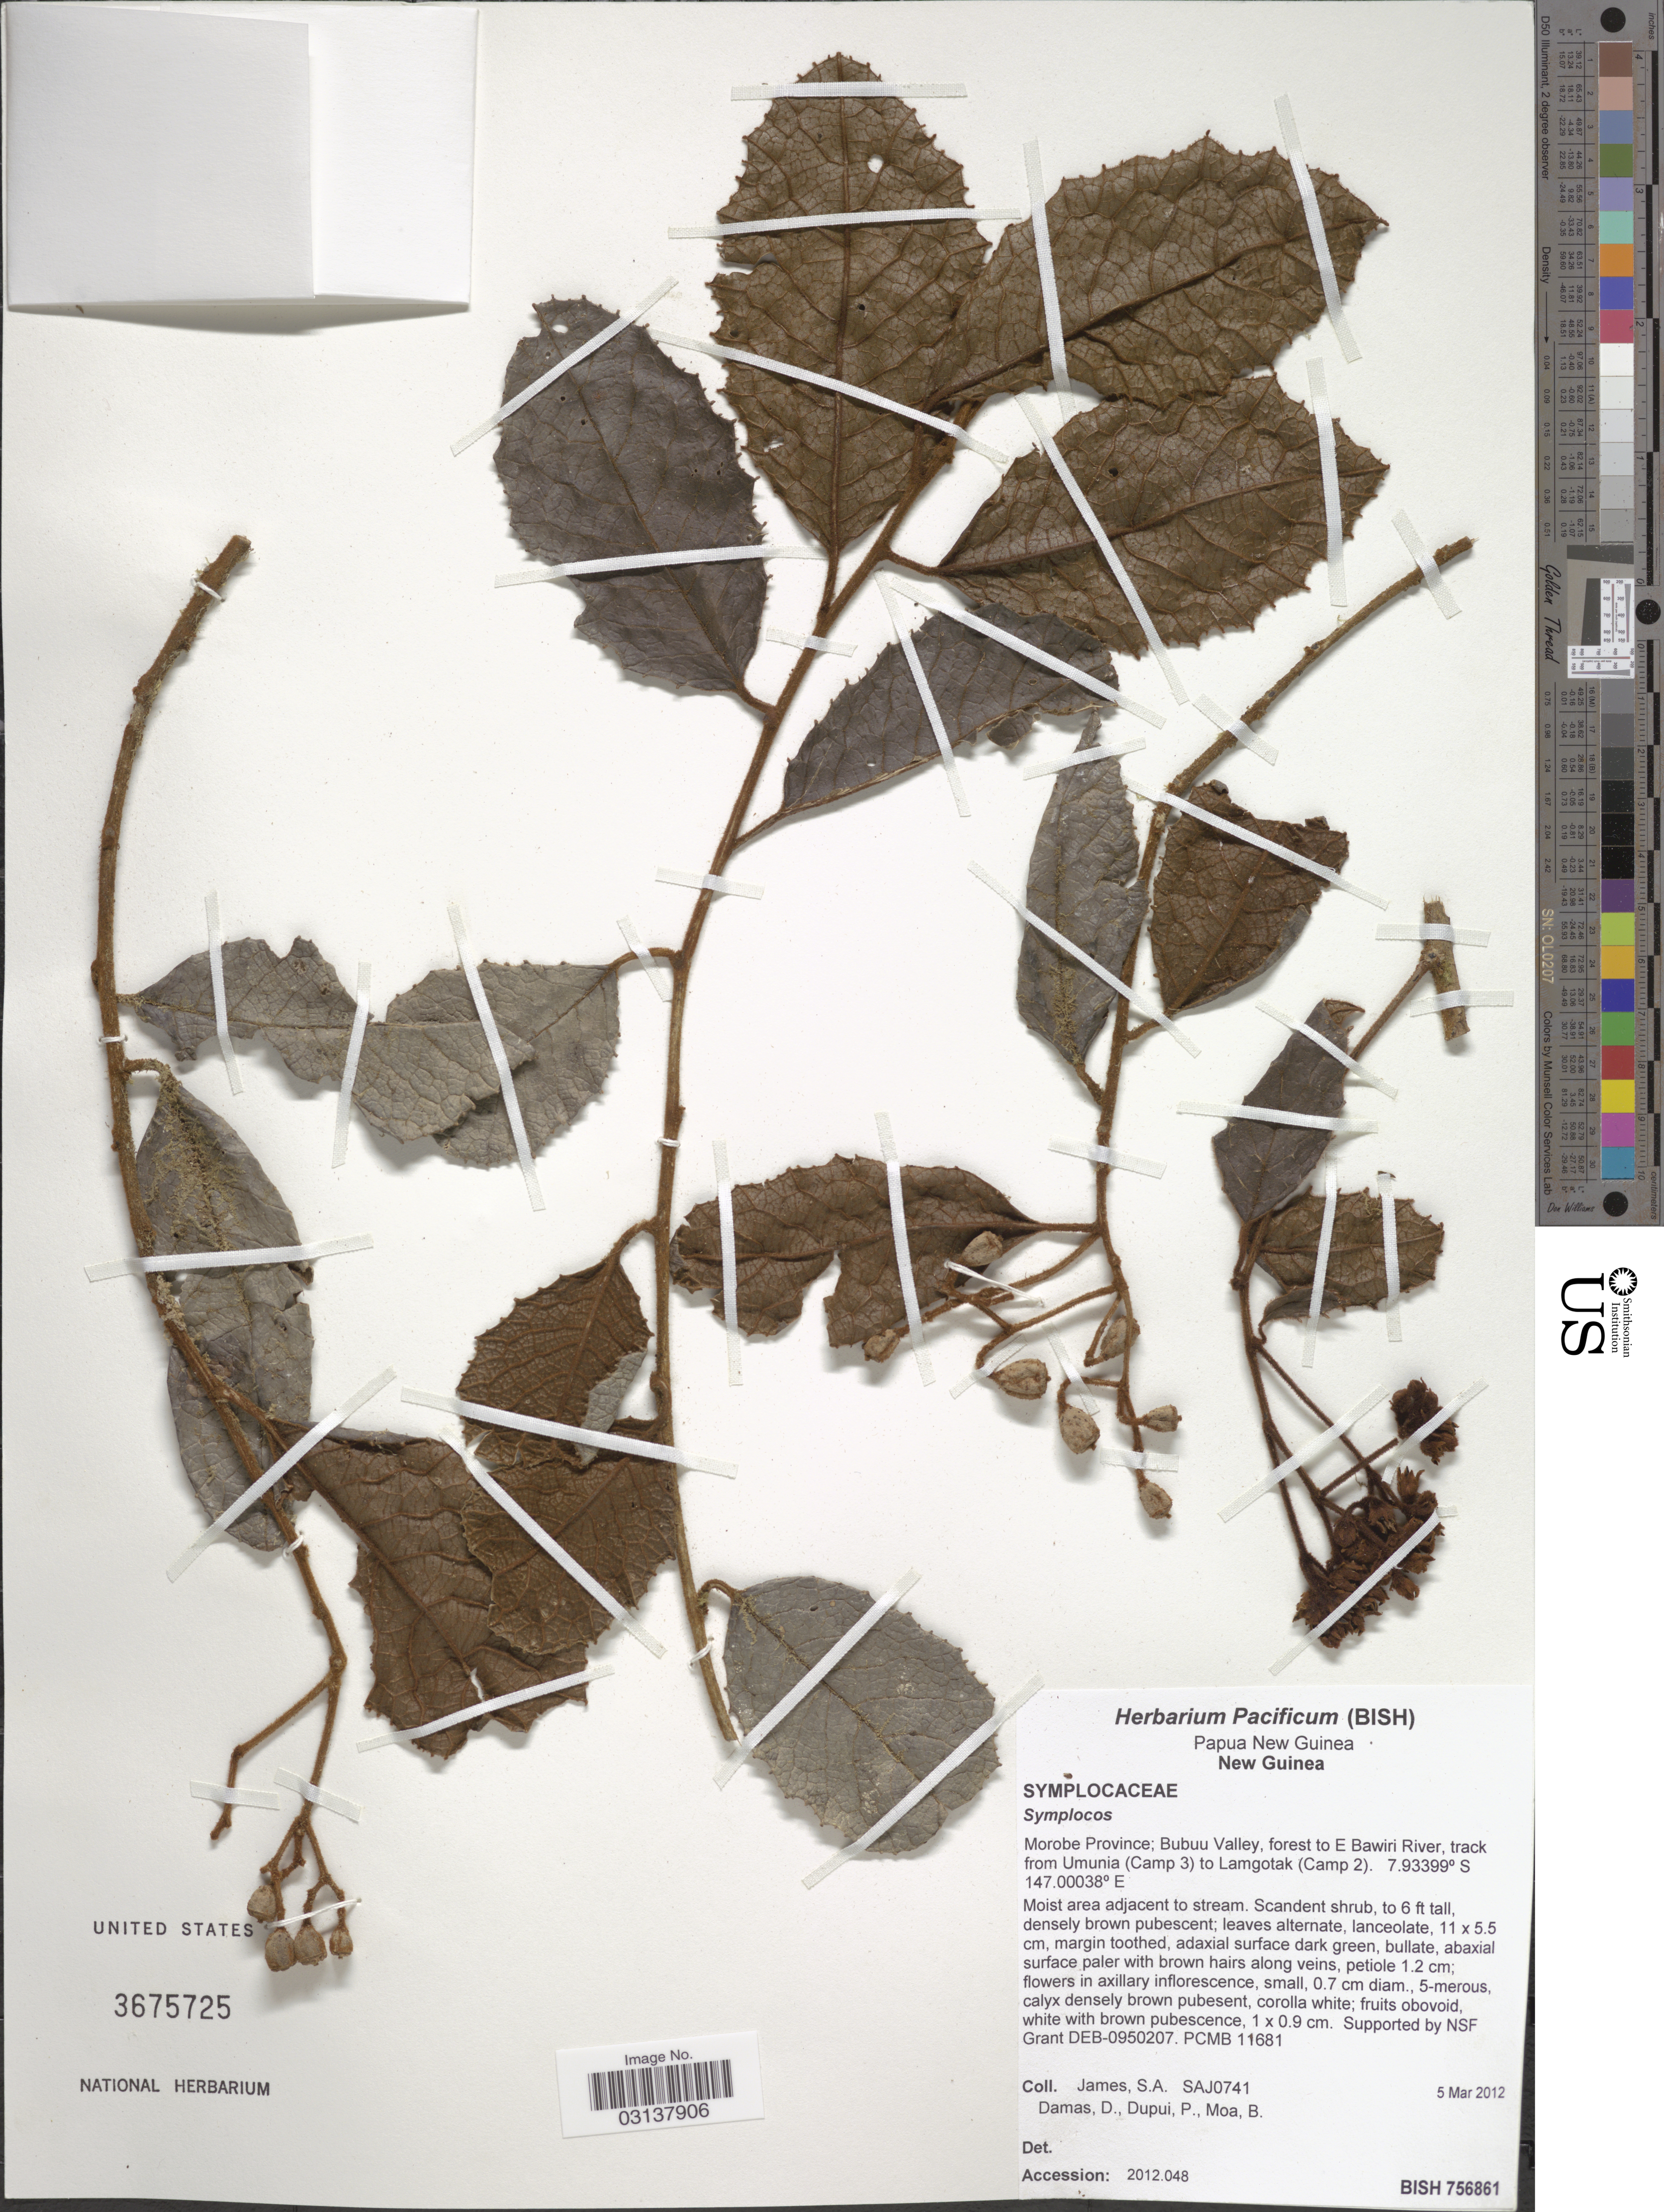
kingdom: Plantae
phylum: Tracheophyta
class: Magnoliopsida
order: Ericales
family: Symplocaceae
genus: Symplocos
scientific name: Symplocos sp.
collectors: S. James, D. Damas, P. Dupui & B. Moa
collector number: SAJ0741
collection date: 2012-03-05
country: Papua New Guinea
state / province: Morobe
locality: New Guinea. Morobe Province; Bubuu Valley, forest to E Bawiri River, track from Umunia (Camp 3) to Lamgotak (Camp 2).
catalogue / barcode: US 3675725